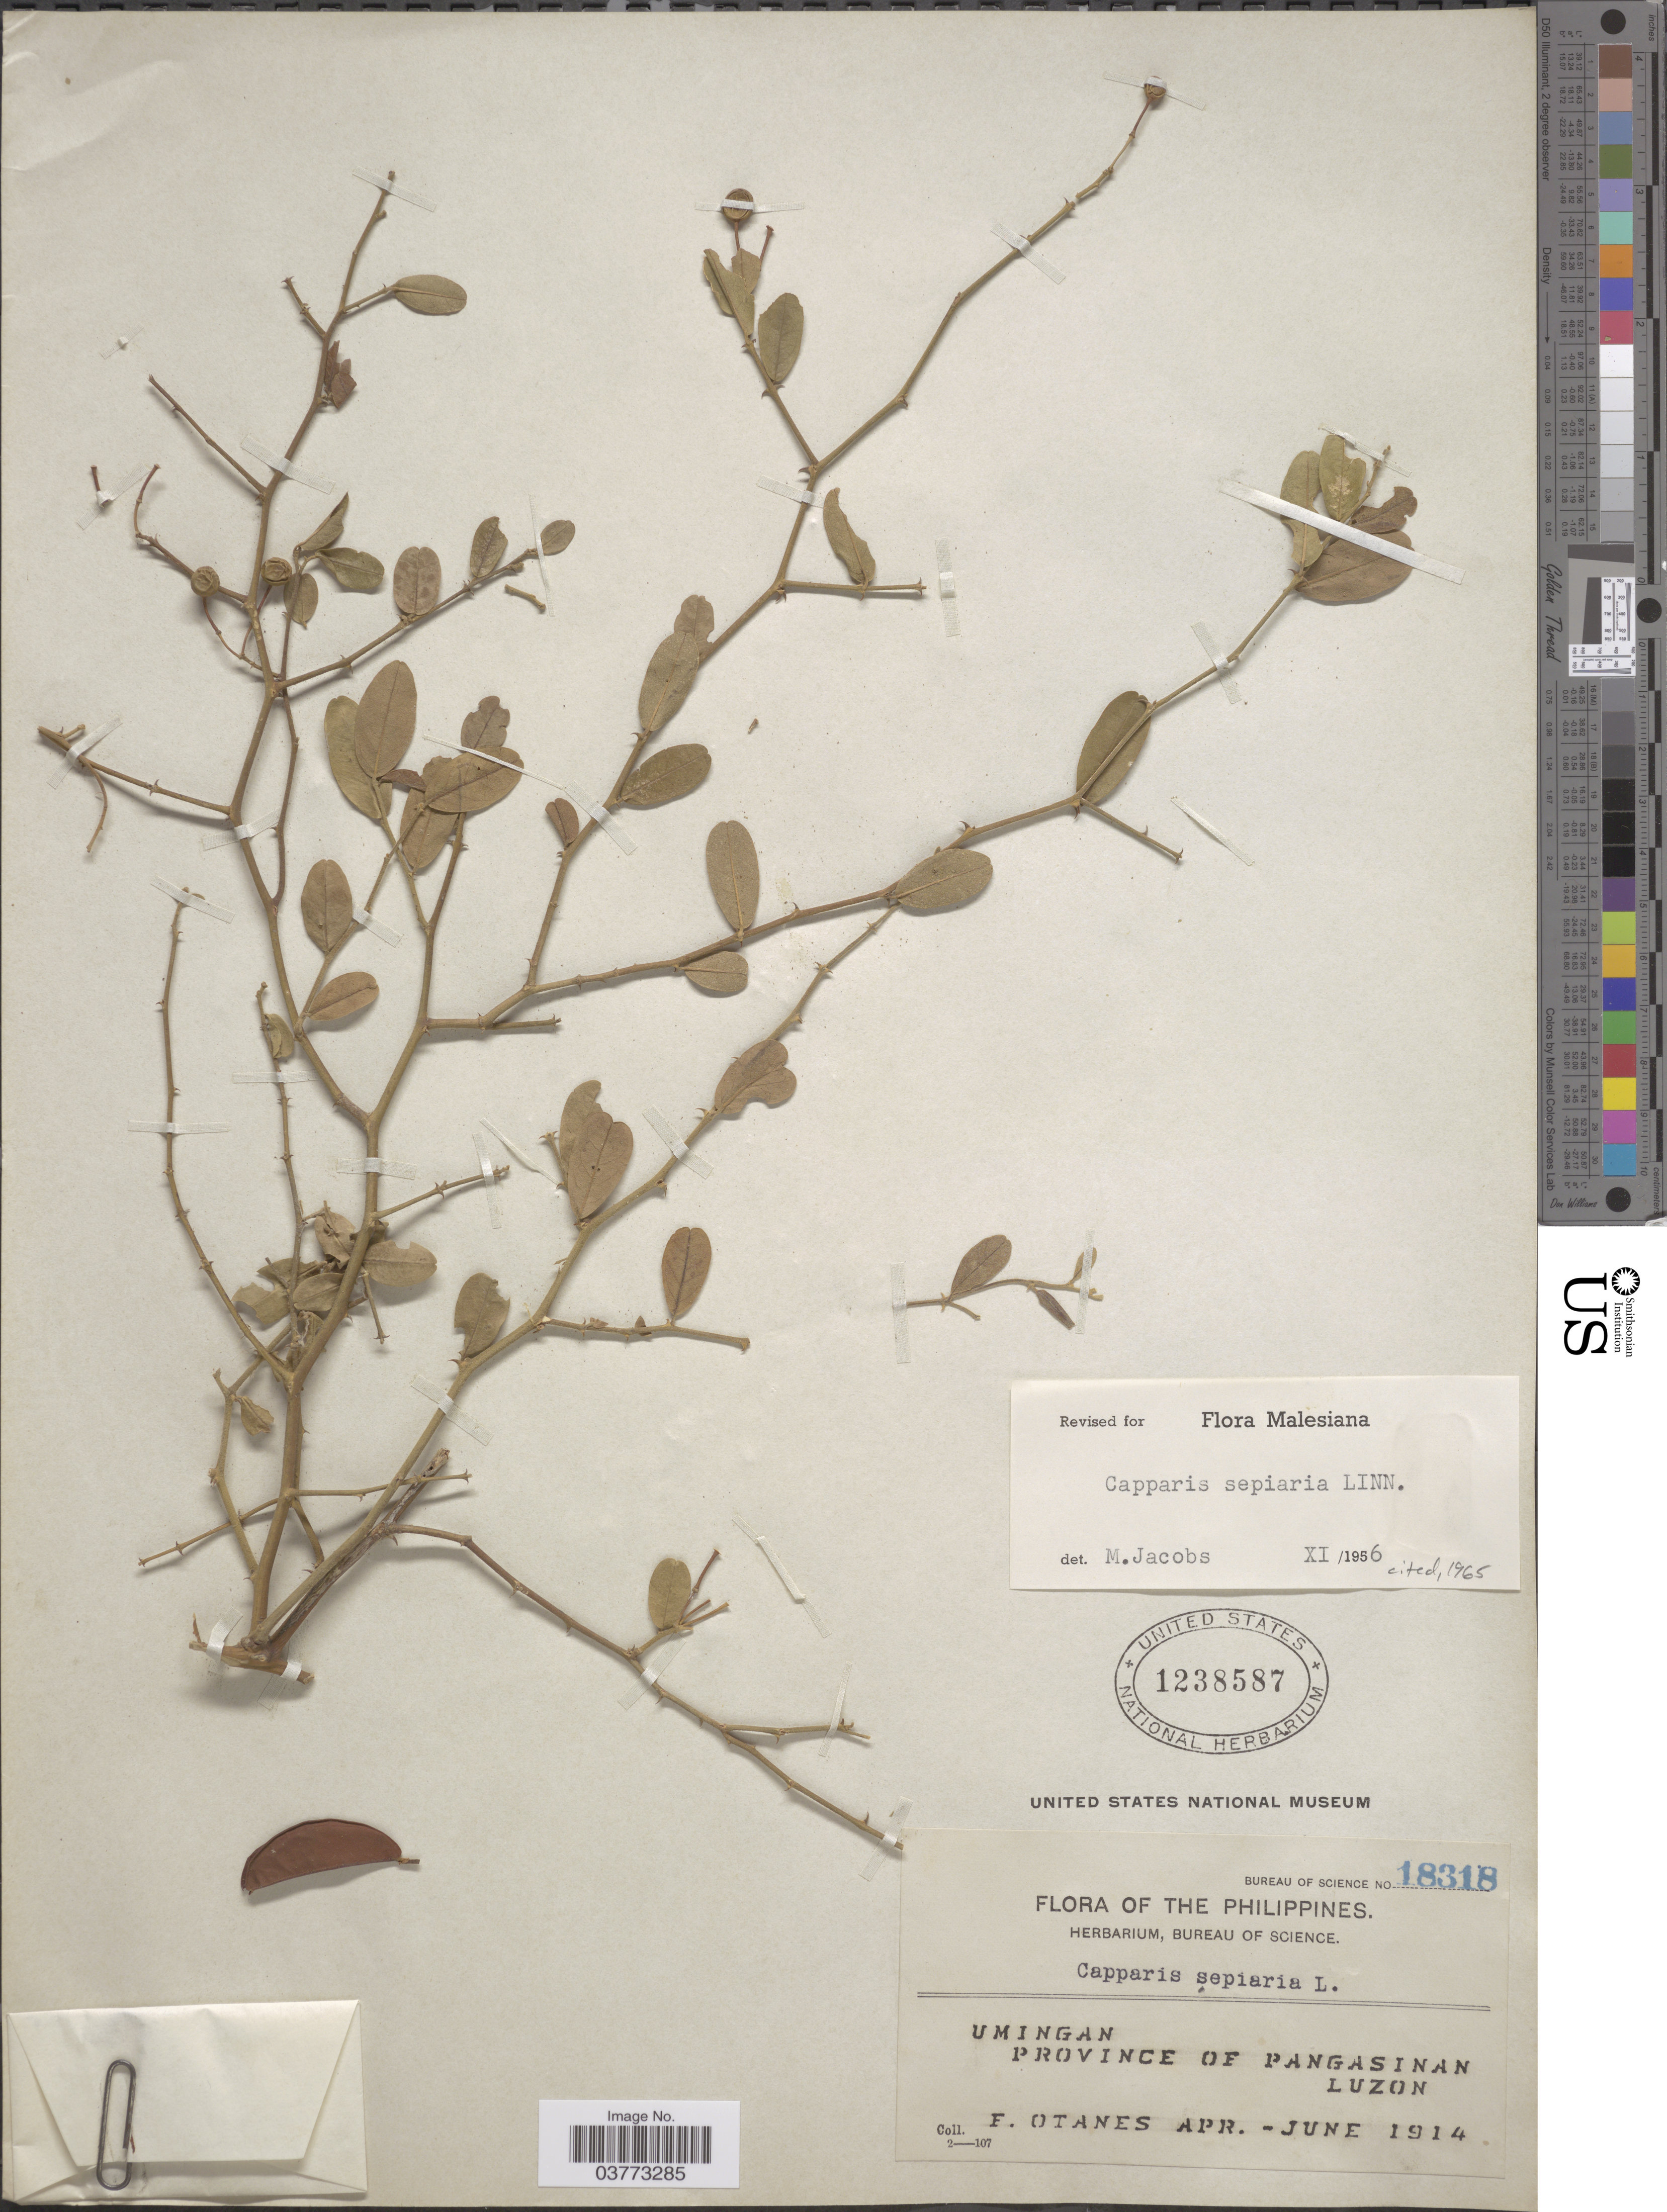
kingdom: Plantae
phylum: Tracheophyta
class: Magnoliopsida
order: Brassicales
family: Capparaceae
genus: Capparis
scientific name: Capparis sepiaria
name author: L.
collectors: F. Q. Otanes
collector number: Bureau of Science 18318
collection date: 1914-04/1914-06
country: Philippines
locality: The Philippines. Umingan. Province of Pangasinan. Luzon.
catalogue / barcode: US 1238587